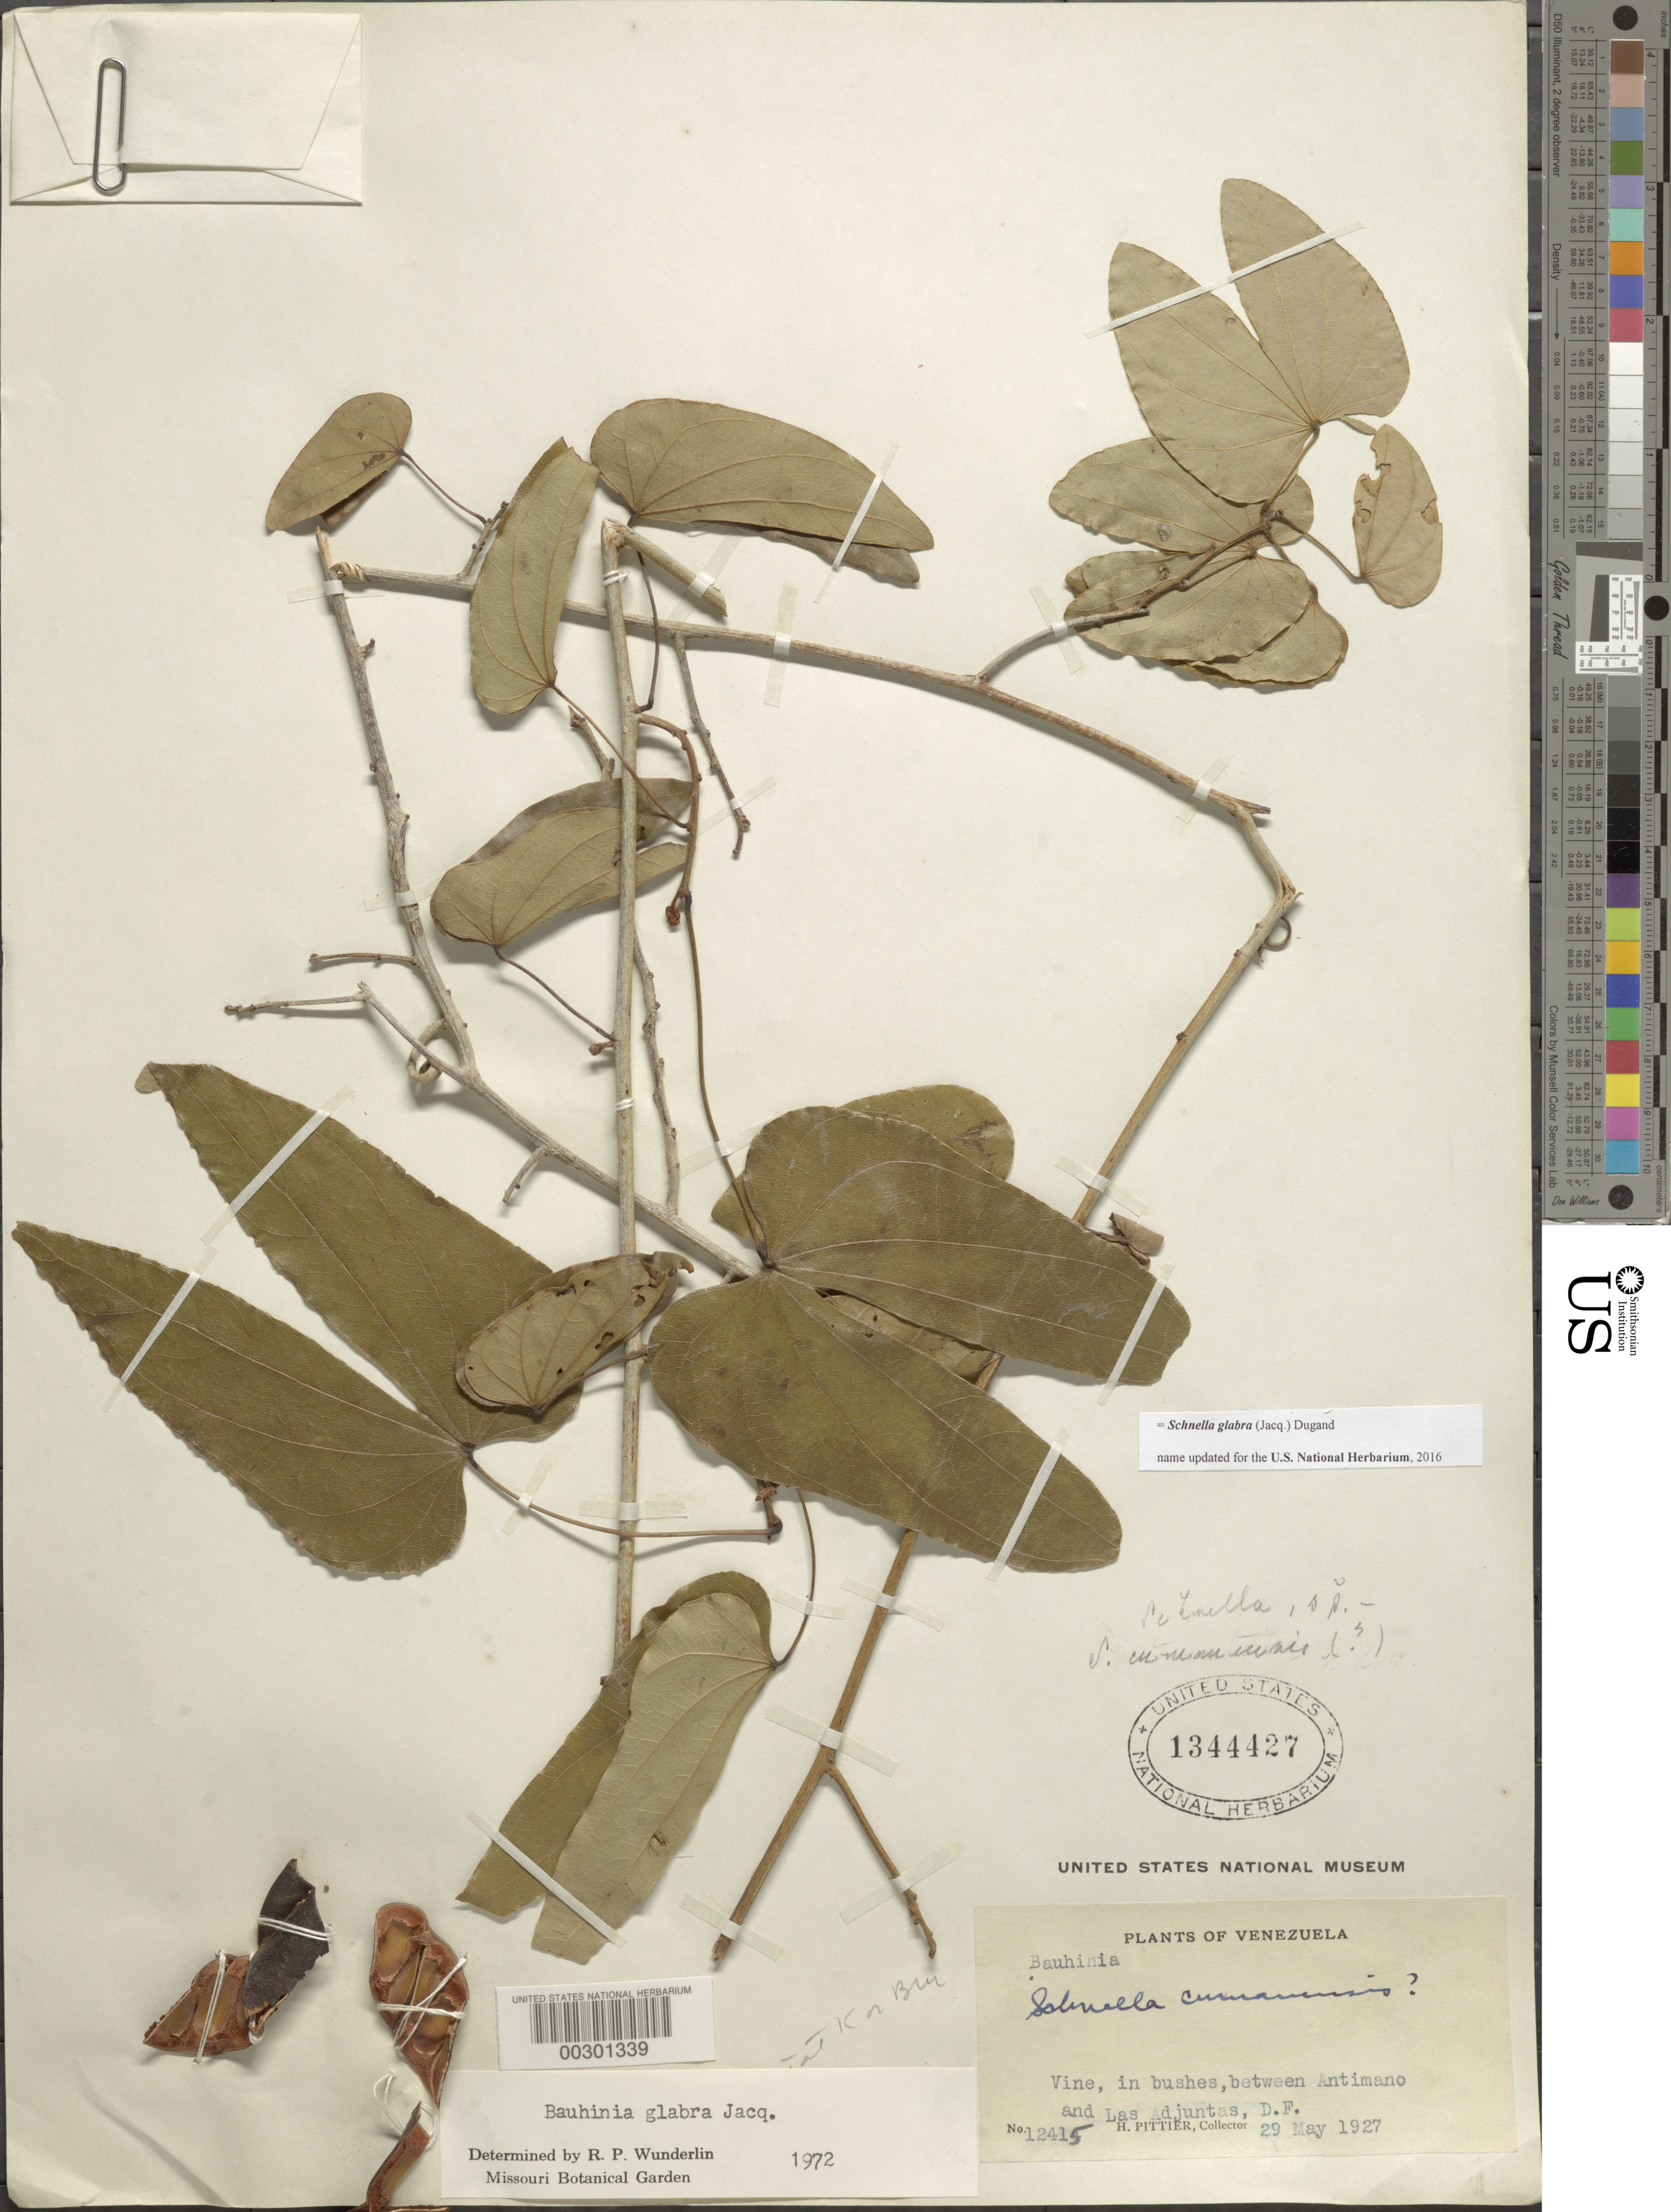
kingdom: Plantae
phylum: Tracheophyta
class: Magnoliopsida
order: Fabales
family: Fabaceae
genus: Schnella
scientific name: Schnella glabra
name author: (Jacq.) Dugand G.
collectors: H. F. Pittier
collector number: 12415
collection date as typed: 29 May 1927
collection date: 1927-05-29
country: Venezuela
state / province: Distrito Federal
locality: Between antimano and las adjuntas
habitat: In bushes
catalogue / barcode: US 1344427